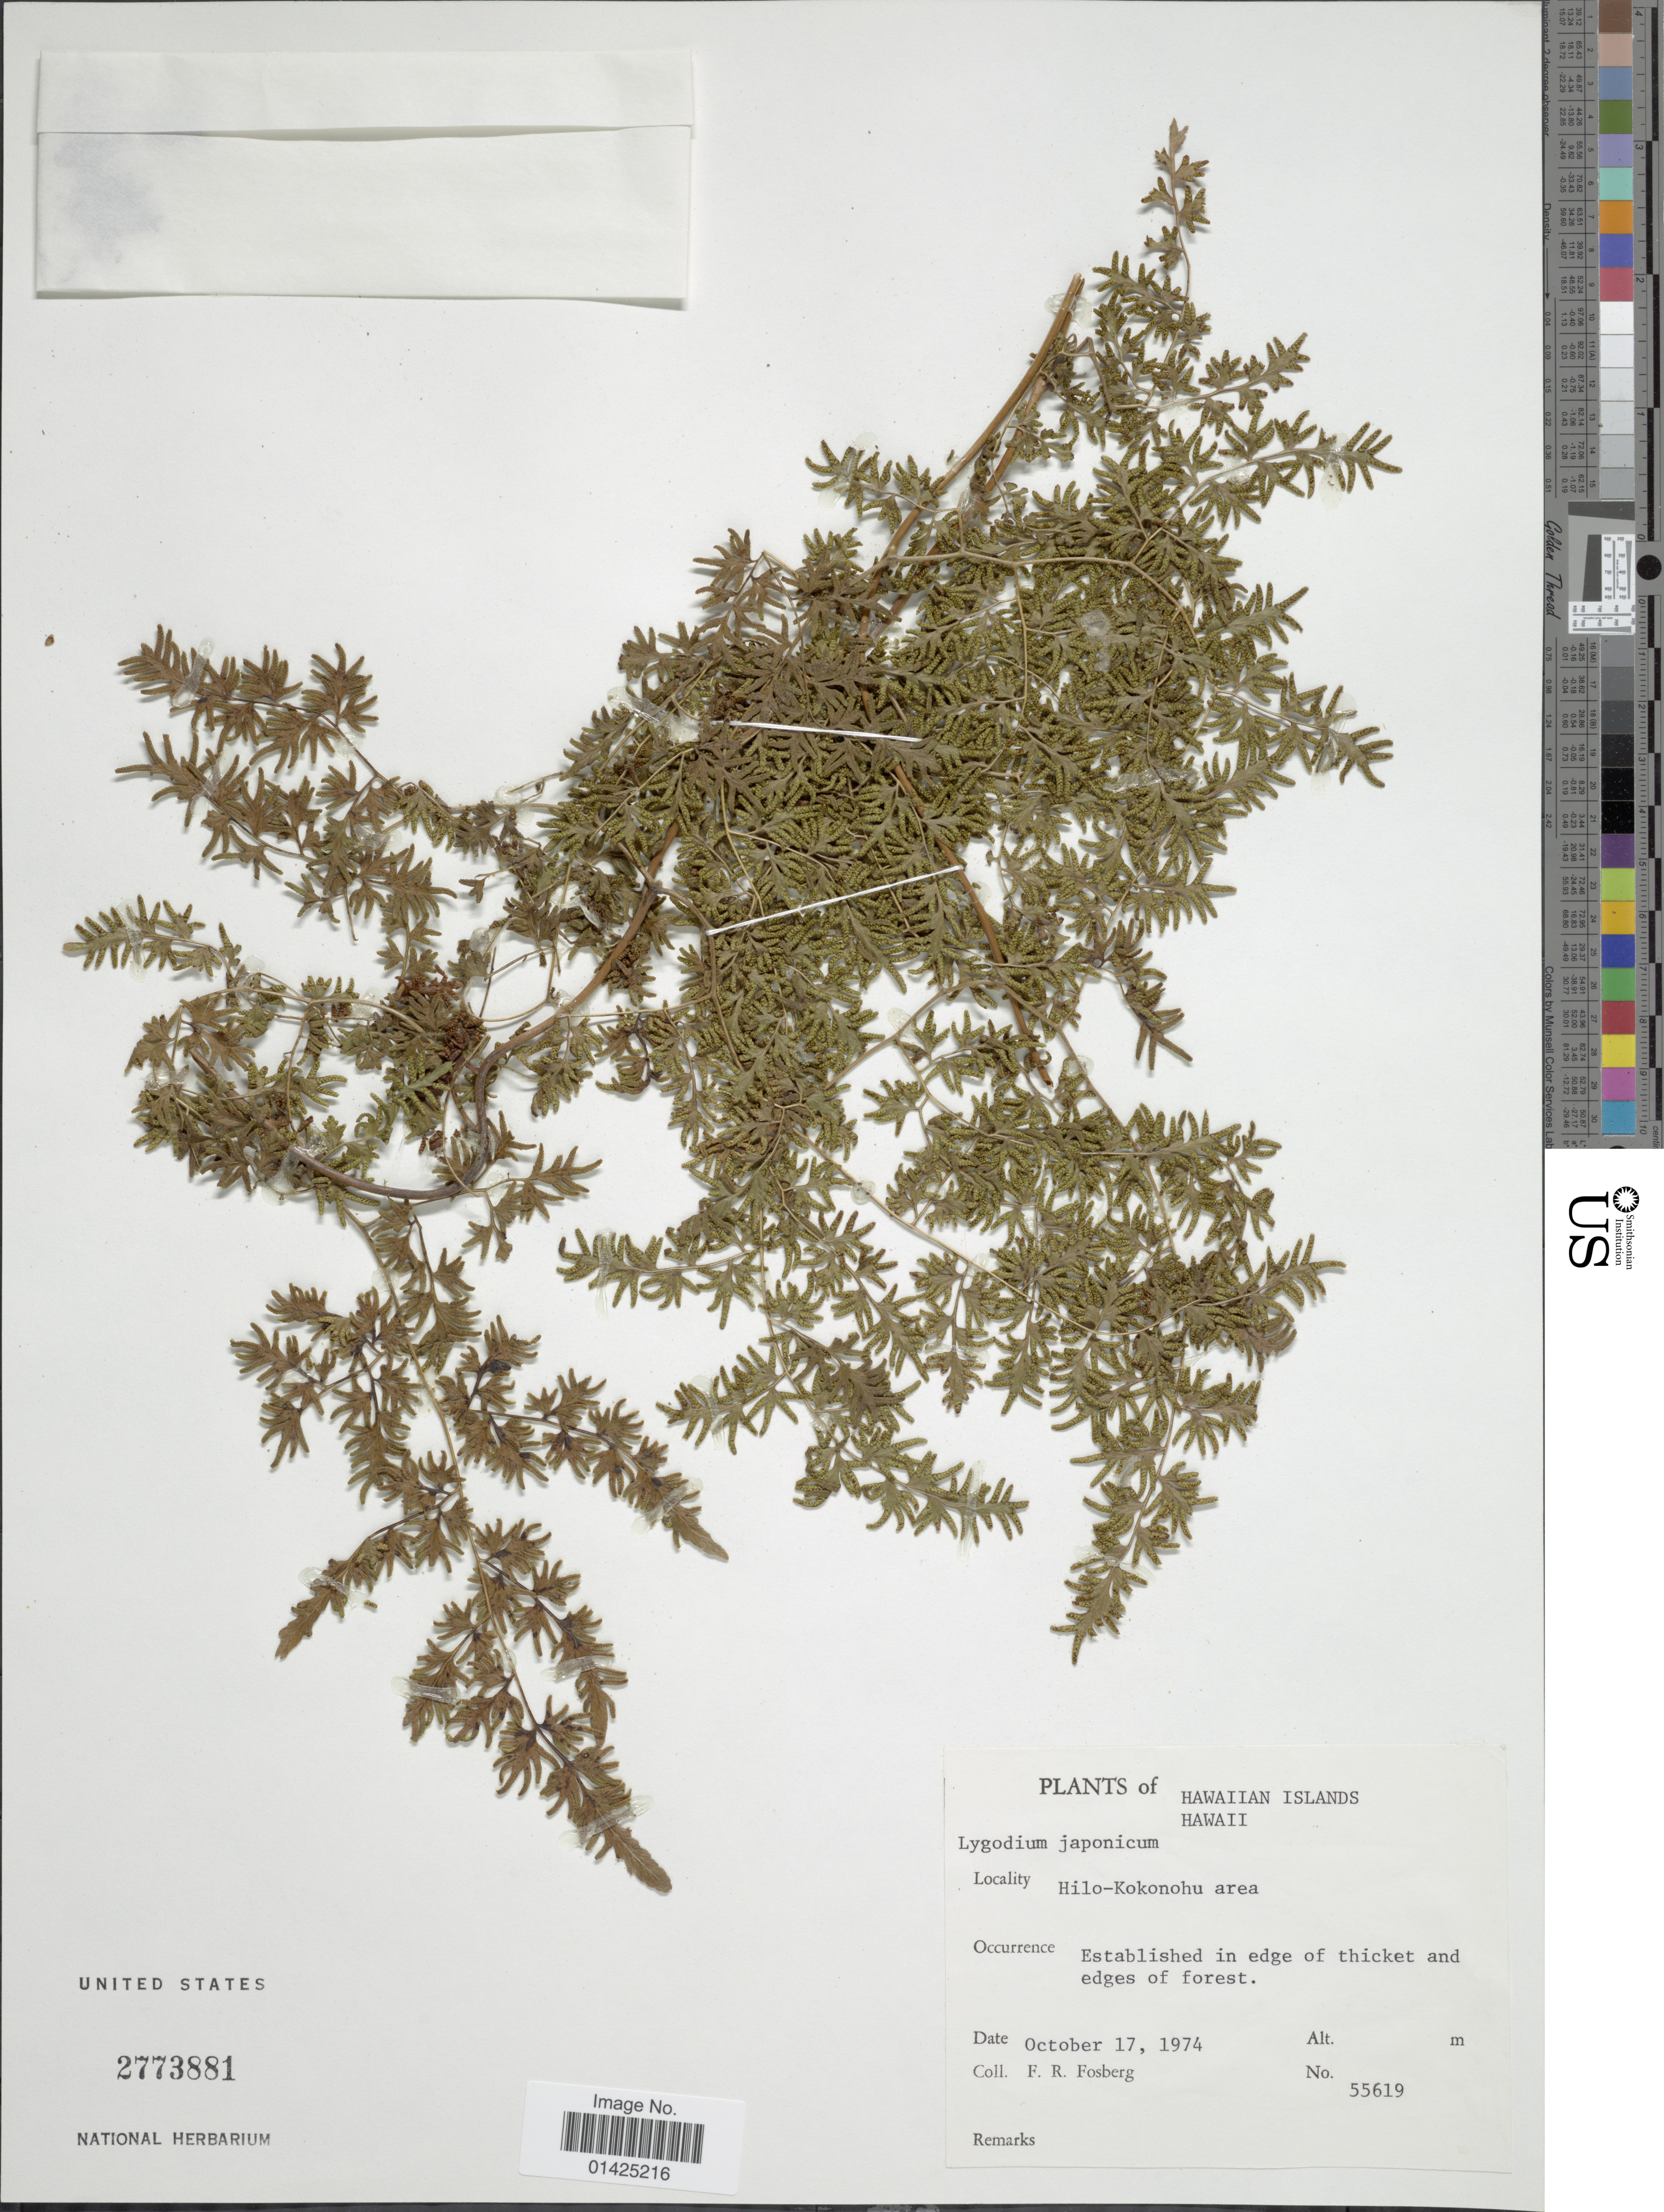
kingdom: Plantae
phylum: Tracheophyta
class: Polypodiopsida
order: Schizaeales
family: Lygodiaceae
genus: Lygodium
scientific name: Lygodium japonicum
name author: (Thunb.) Sw.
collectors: F. R. Fosberg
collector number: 55619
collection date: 1974-10-17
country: United States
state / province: Hawaii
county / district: Hawaii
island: Hawaii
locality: Hawaiian Islands, Hilo-Kokonohu area.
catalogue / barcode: US 2773881